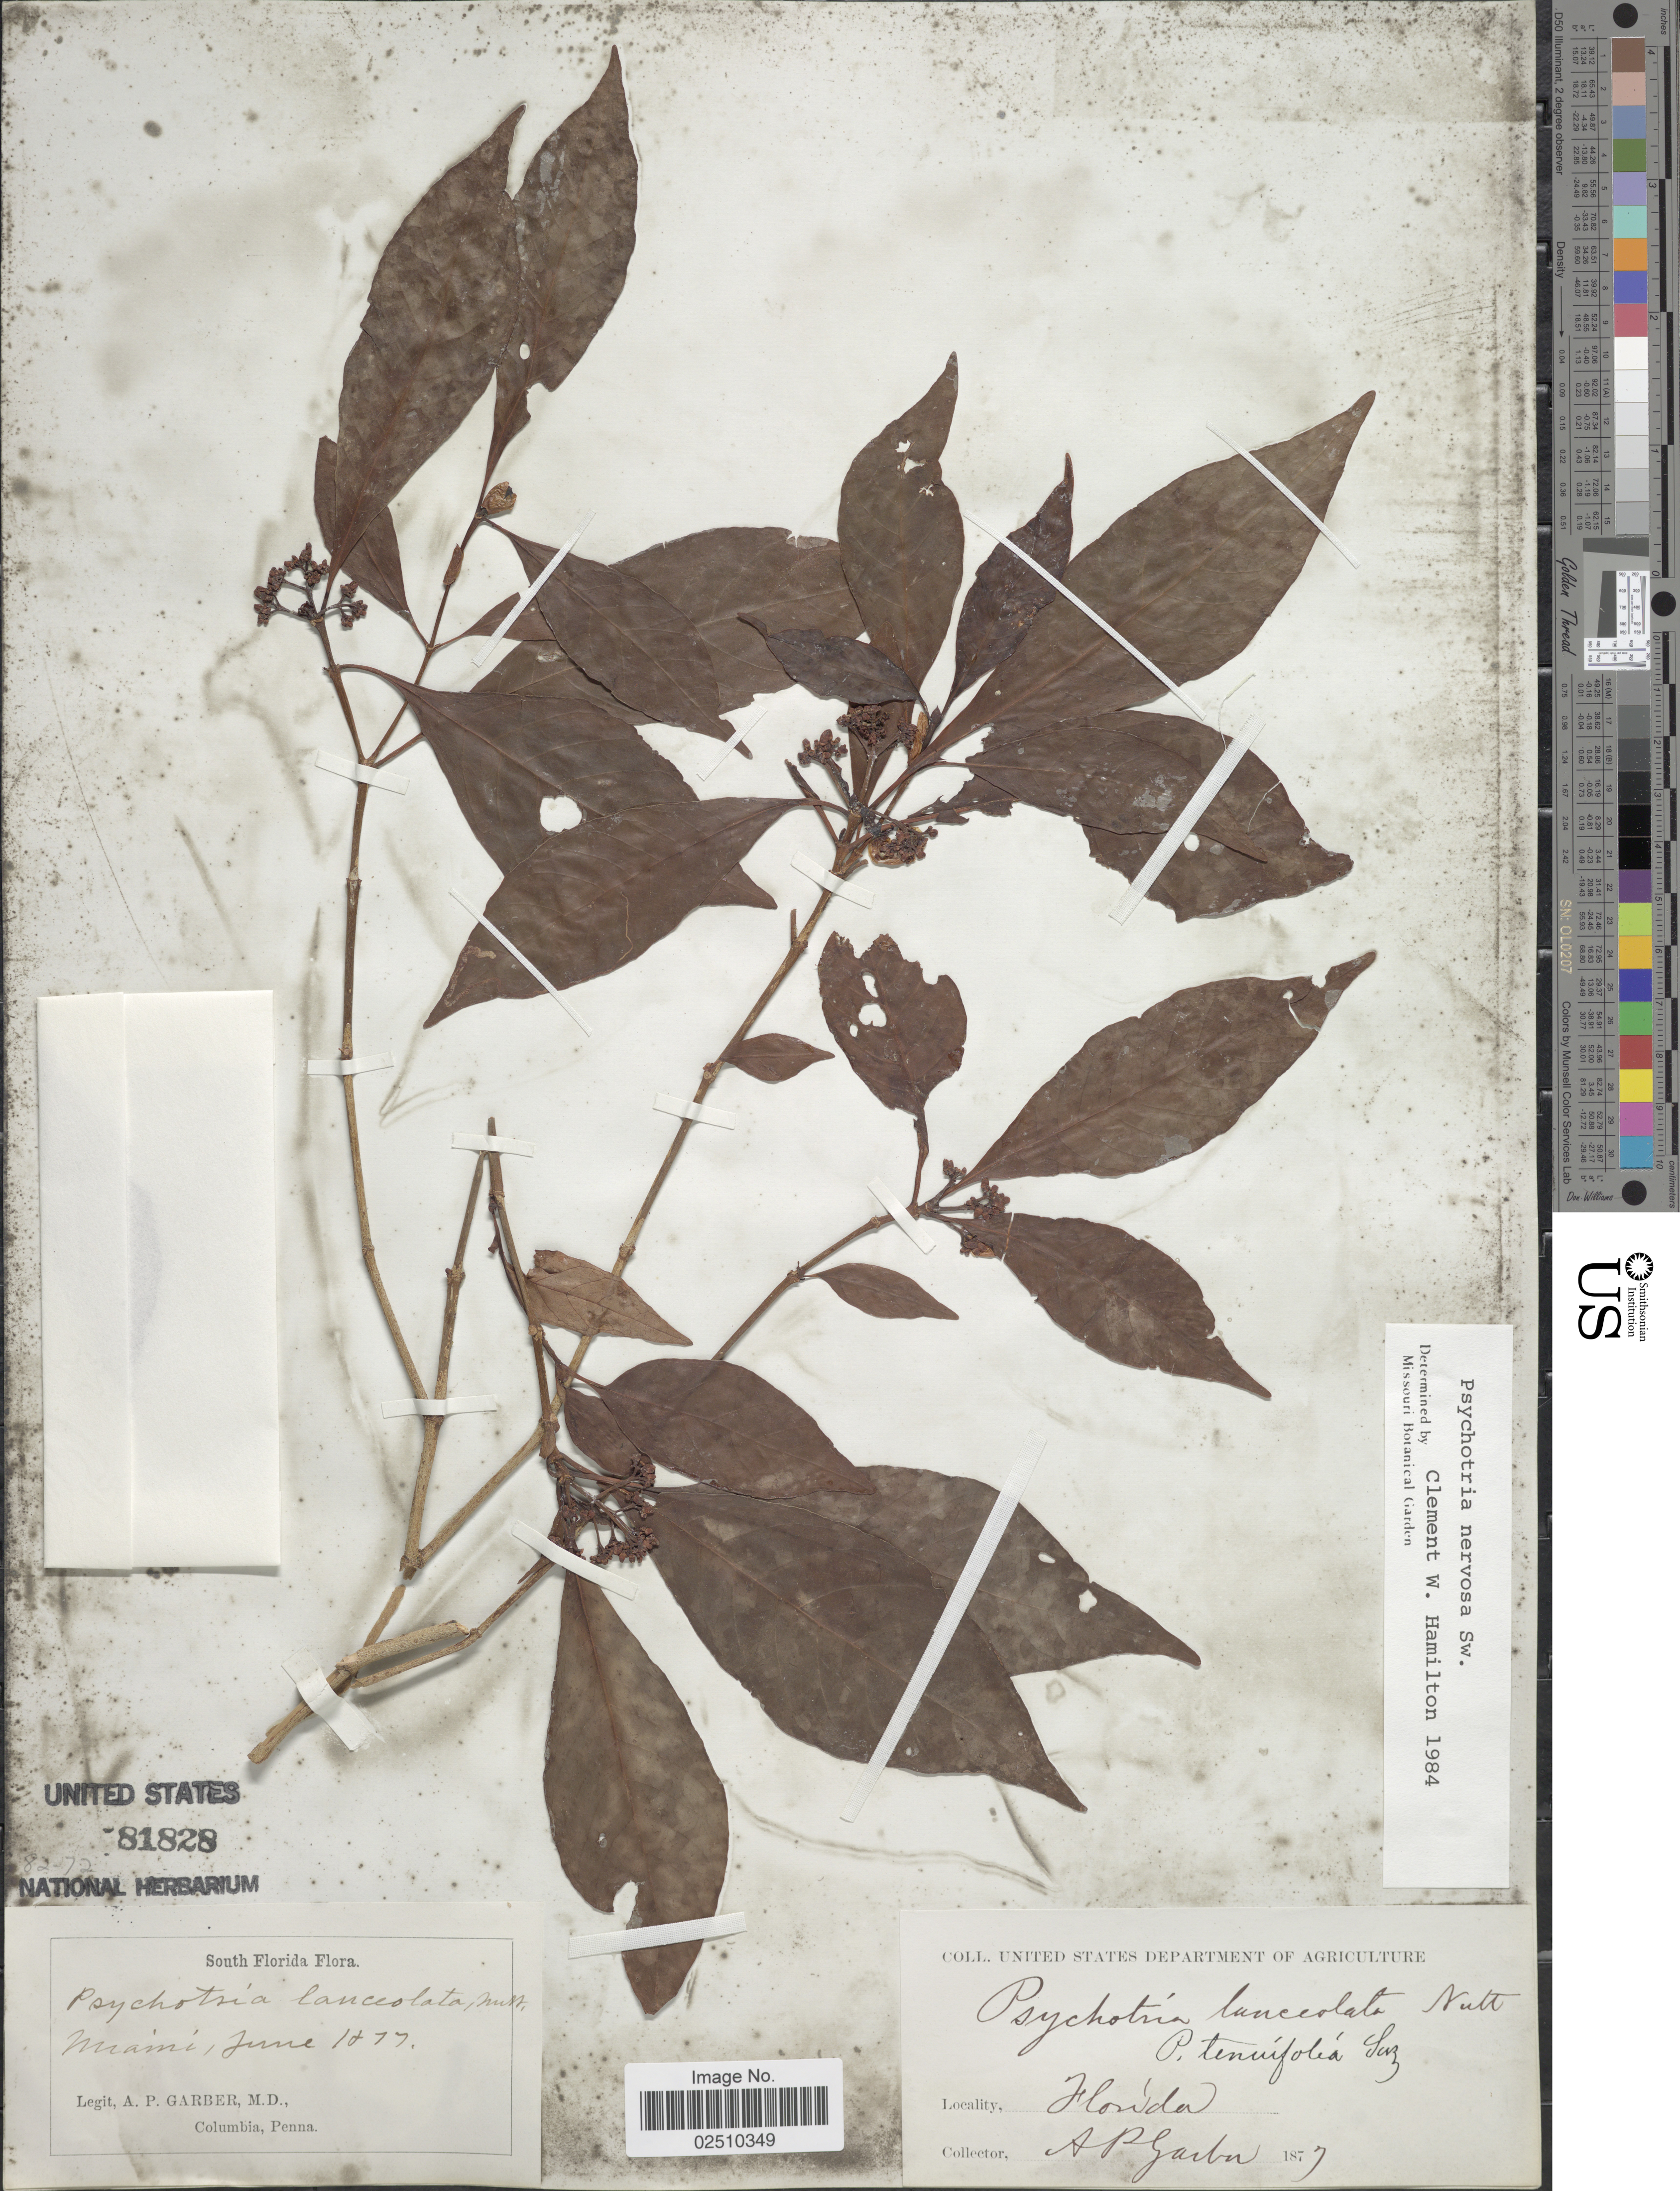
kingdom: Plantae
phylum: Tracheophyta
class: Magnoliopsida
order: Gentianales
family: Rubiaceae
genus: Psychotria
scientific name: Psychotria nervosa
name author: Sw.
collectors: A. P. Garber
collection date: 1877-06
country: United States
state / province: Florida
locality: South Florida. Miami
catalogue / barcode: US 81828